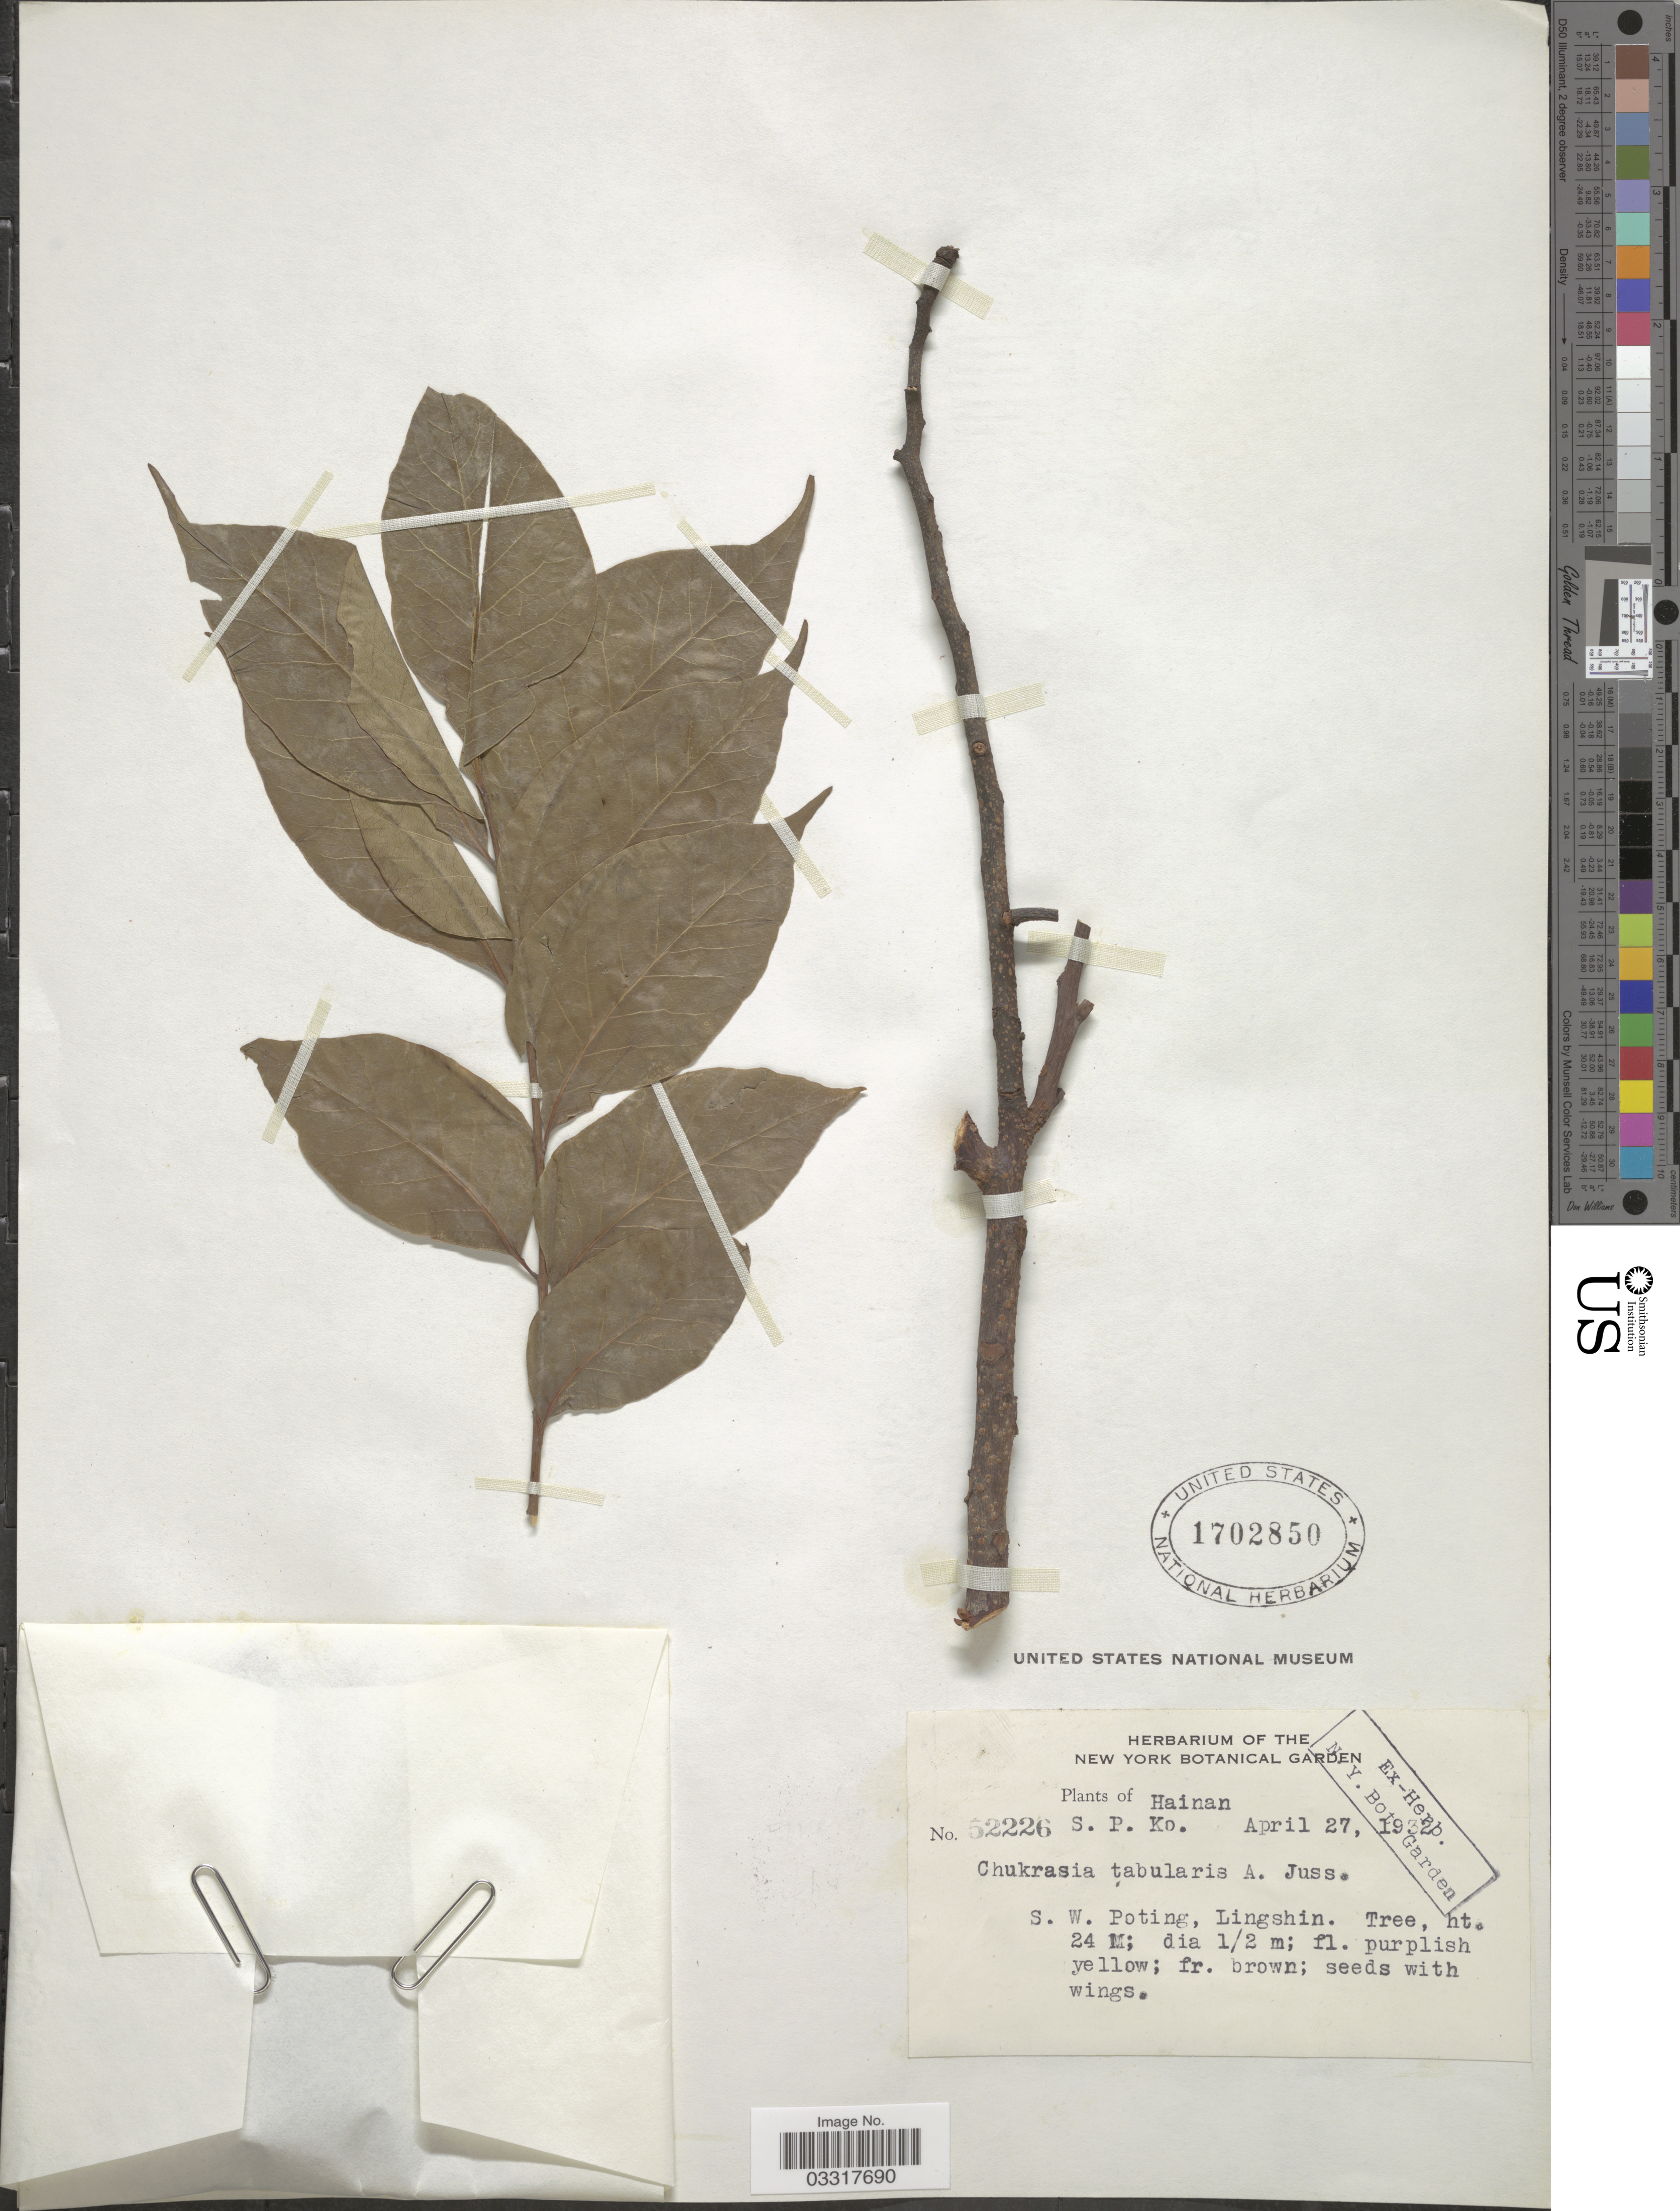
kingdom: Plantae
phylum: Tracheophyta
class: Magnoliopsida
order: Sapindales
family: Meliaceae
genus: Chukrasia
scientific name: Chukrasia tabularis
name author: A. Juss.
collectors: S. P. Ko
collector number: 52226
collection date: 1932-04-27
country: China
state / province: Hainan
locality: S.W. Poting, Lingshin.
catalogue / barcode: US 1702850